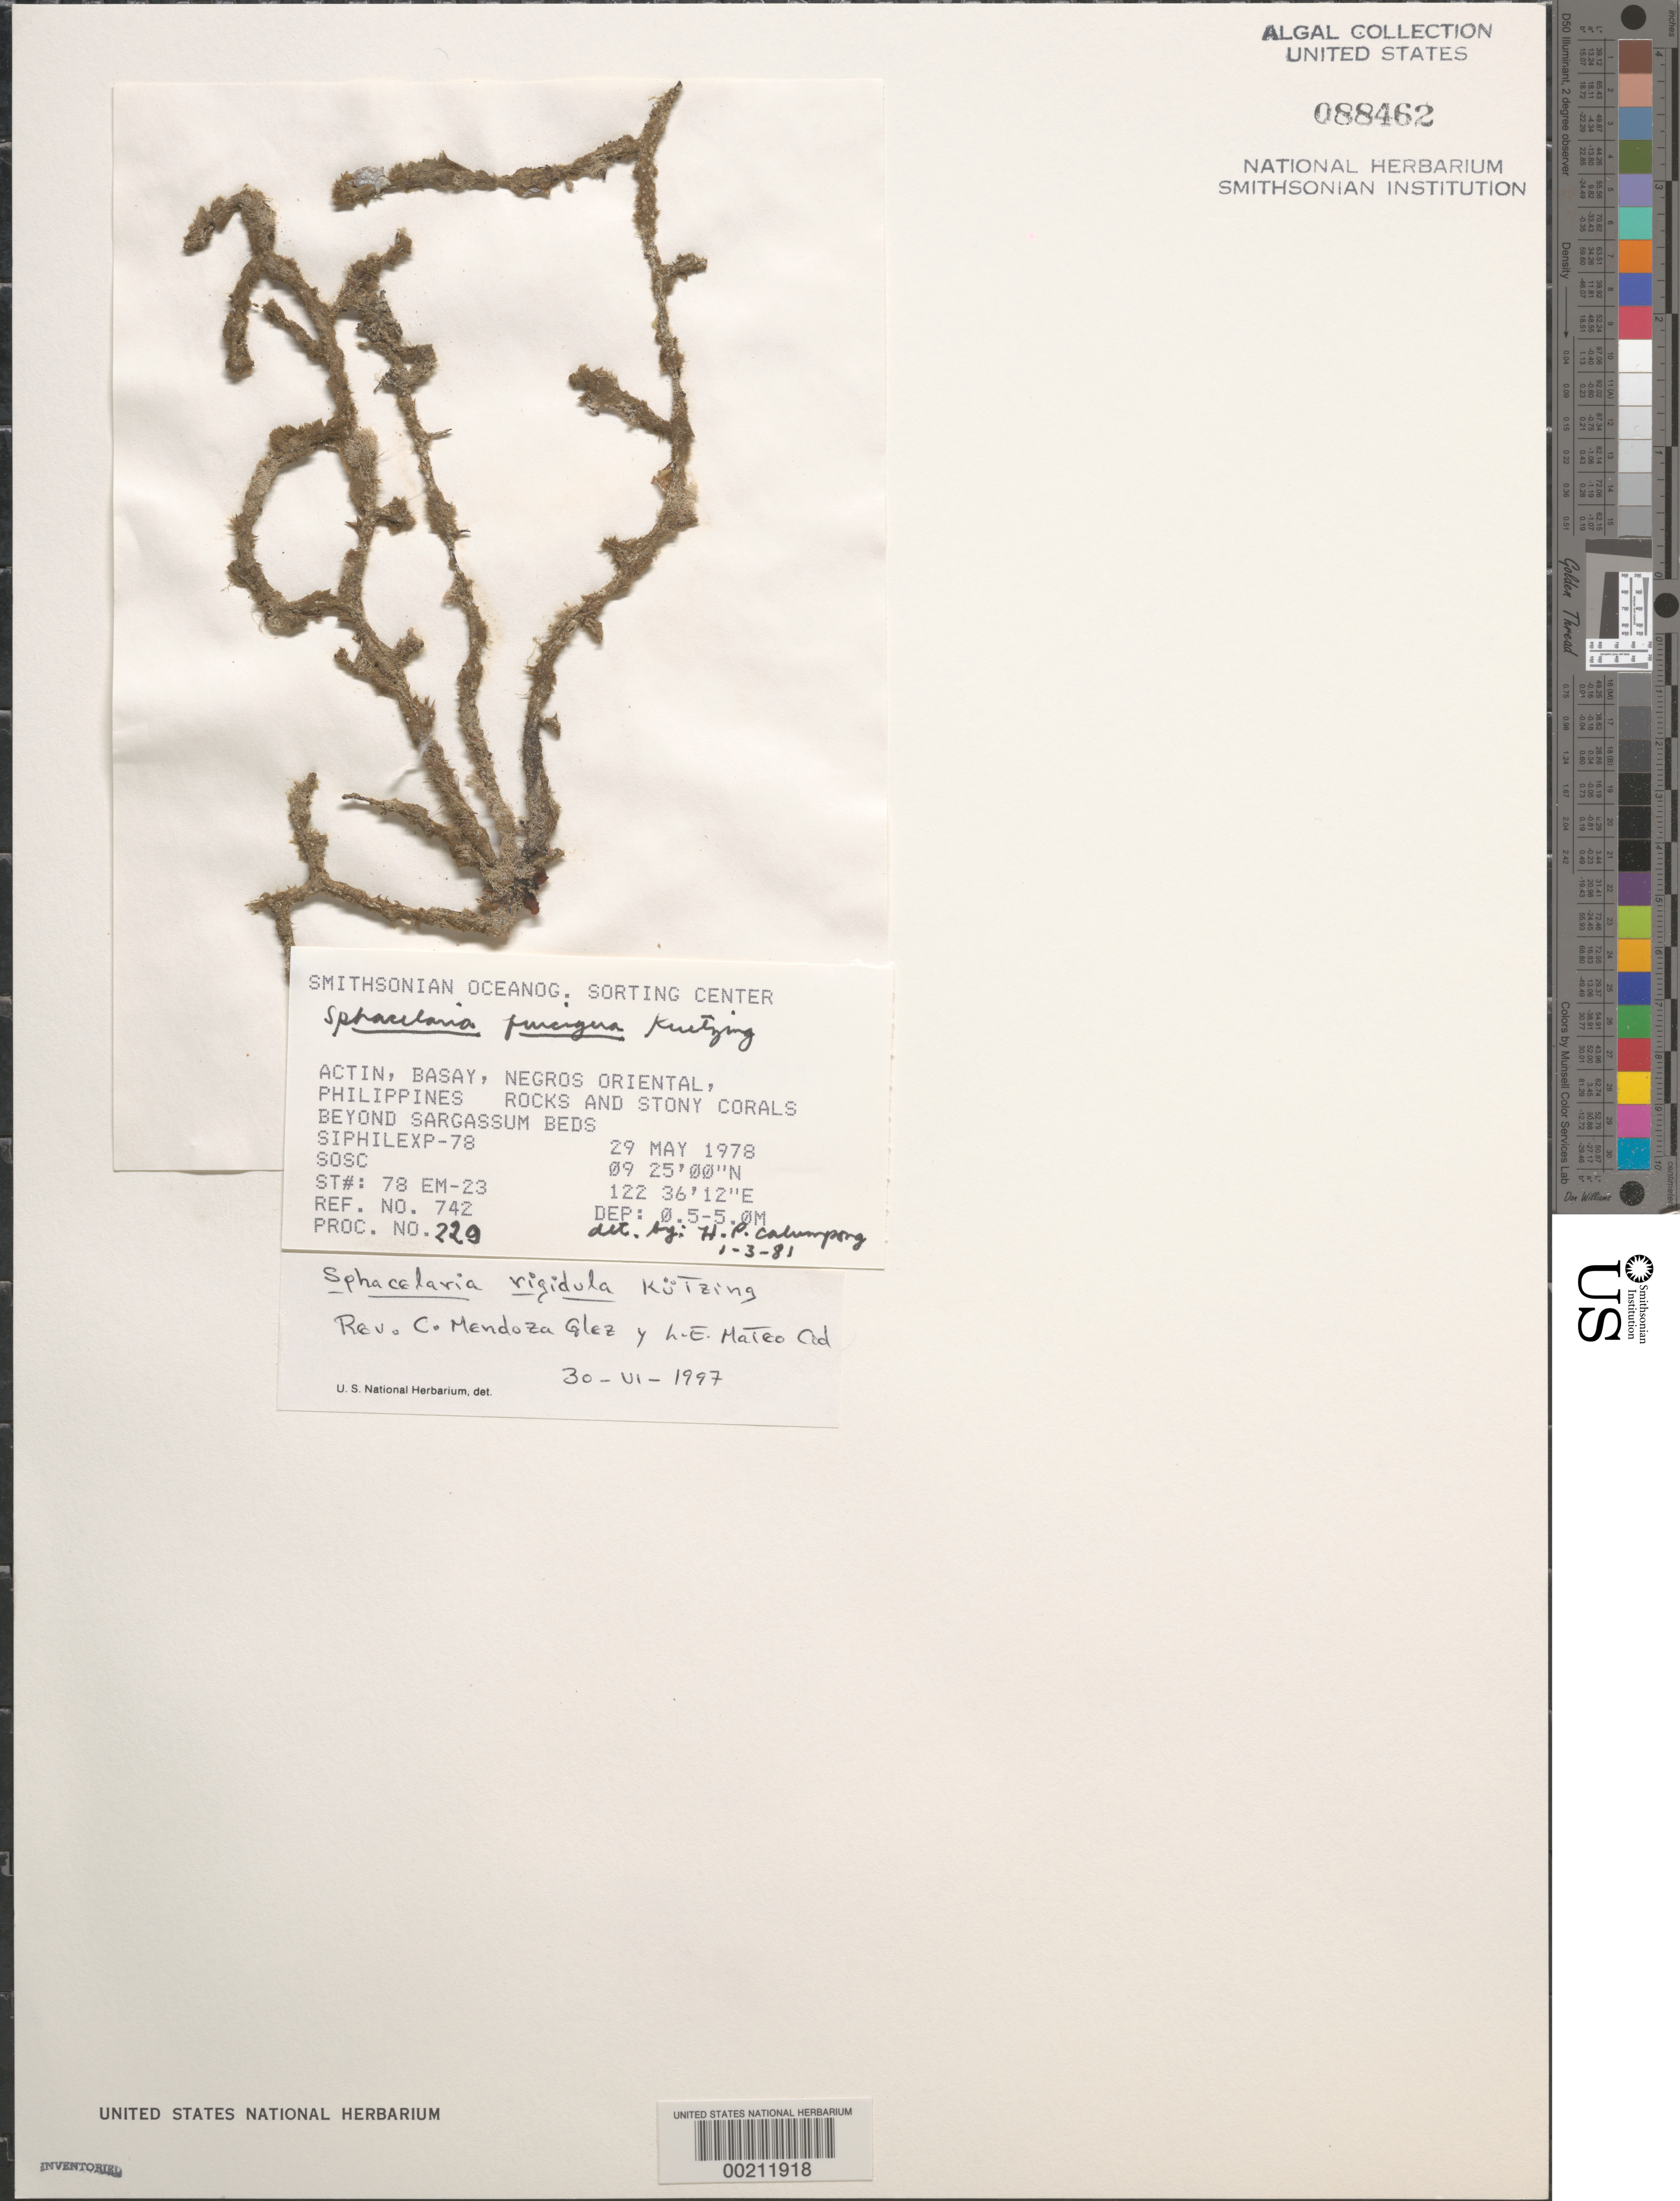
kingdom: Chromista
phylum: Ochrophyta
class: Phaeophyceae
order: Sphacelariales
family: Sphacelariaceae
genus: Sphacelaria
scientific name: Sphacelaria rigidula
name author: Kütz.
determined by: Mendoza G., C.; Mateo. Cid, L. E.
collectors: SOSC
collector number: Station 78 Em-23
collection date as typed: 29 May 1978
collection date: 1978-05-29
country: Philippines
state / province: Central Visayas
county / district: Negros Oriental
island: Negros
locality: Actin, Basay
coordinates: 09 25'00"N, 122 36'12"E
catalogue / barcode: US 88462